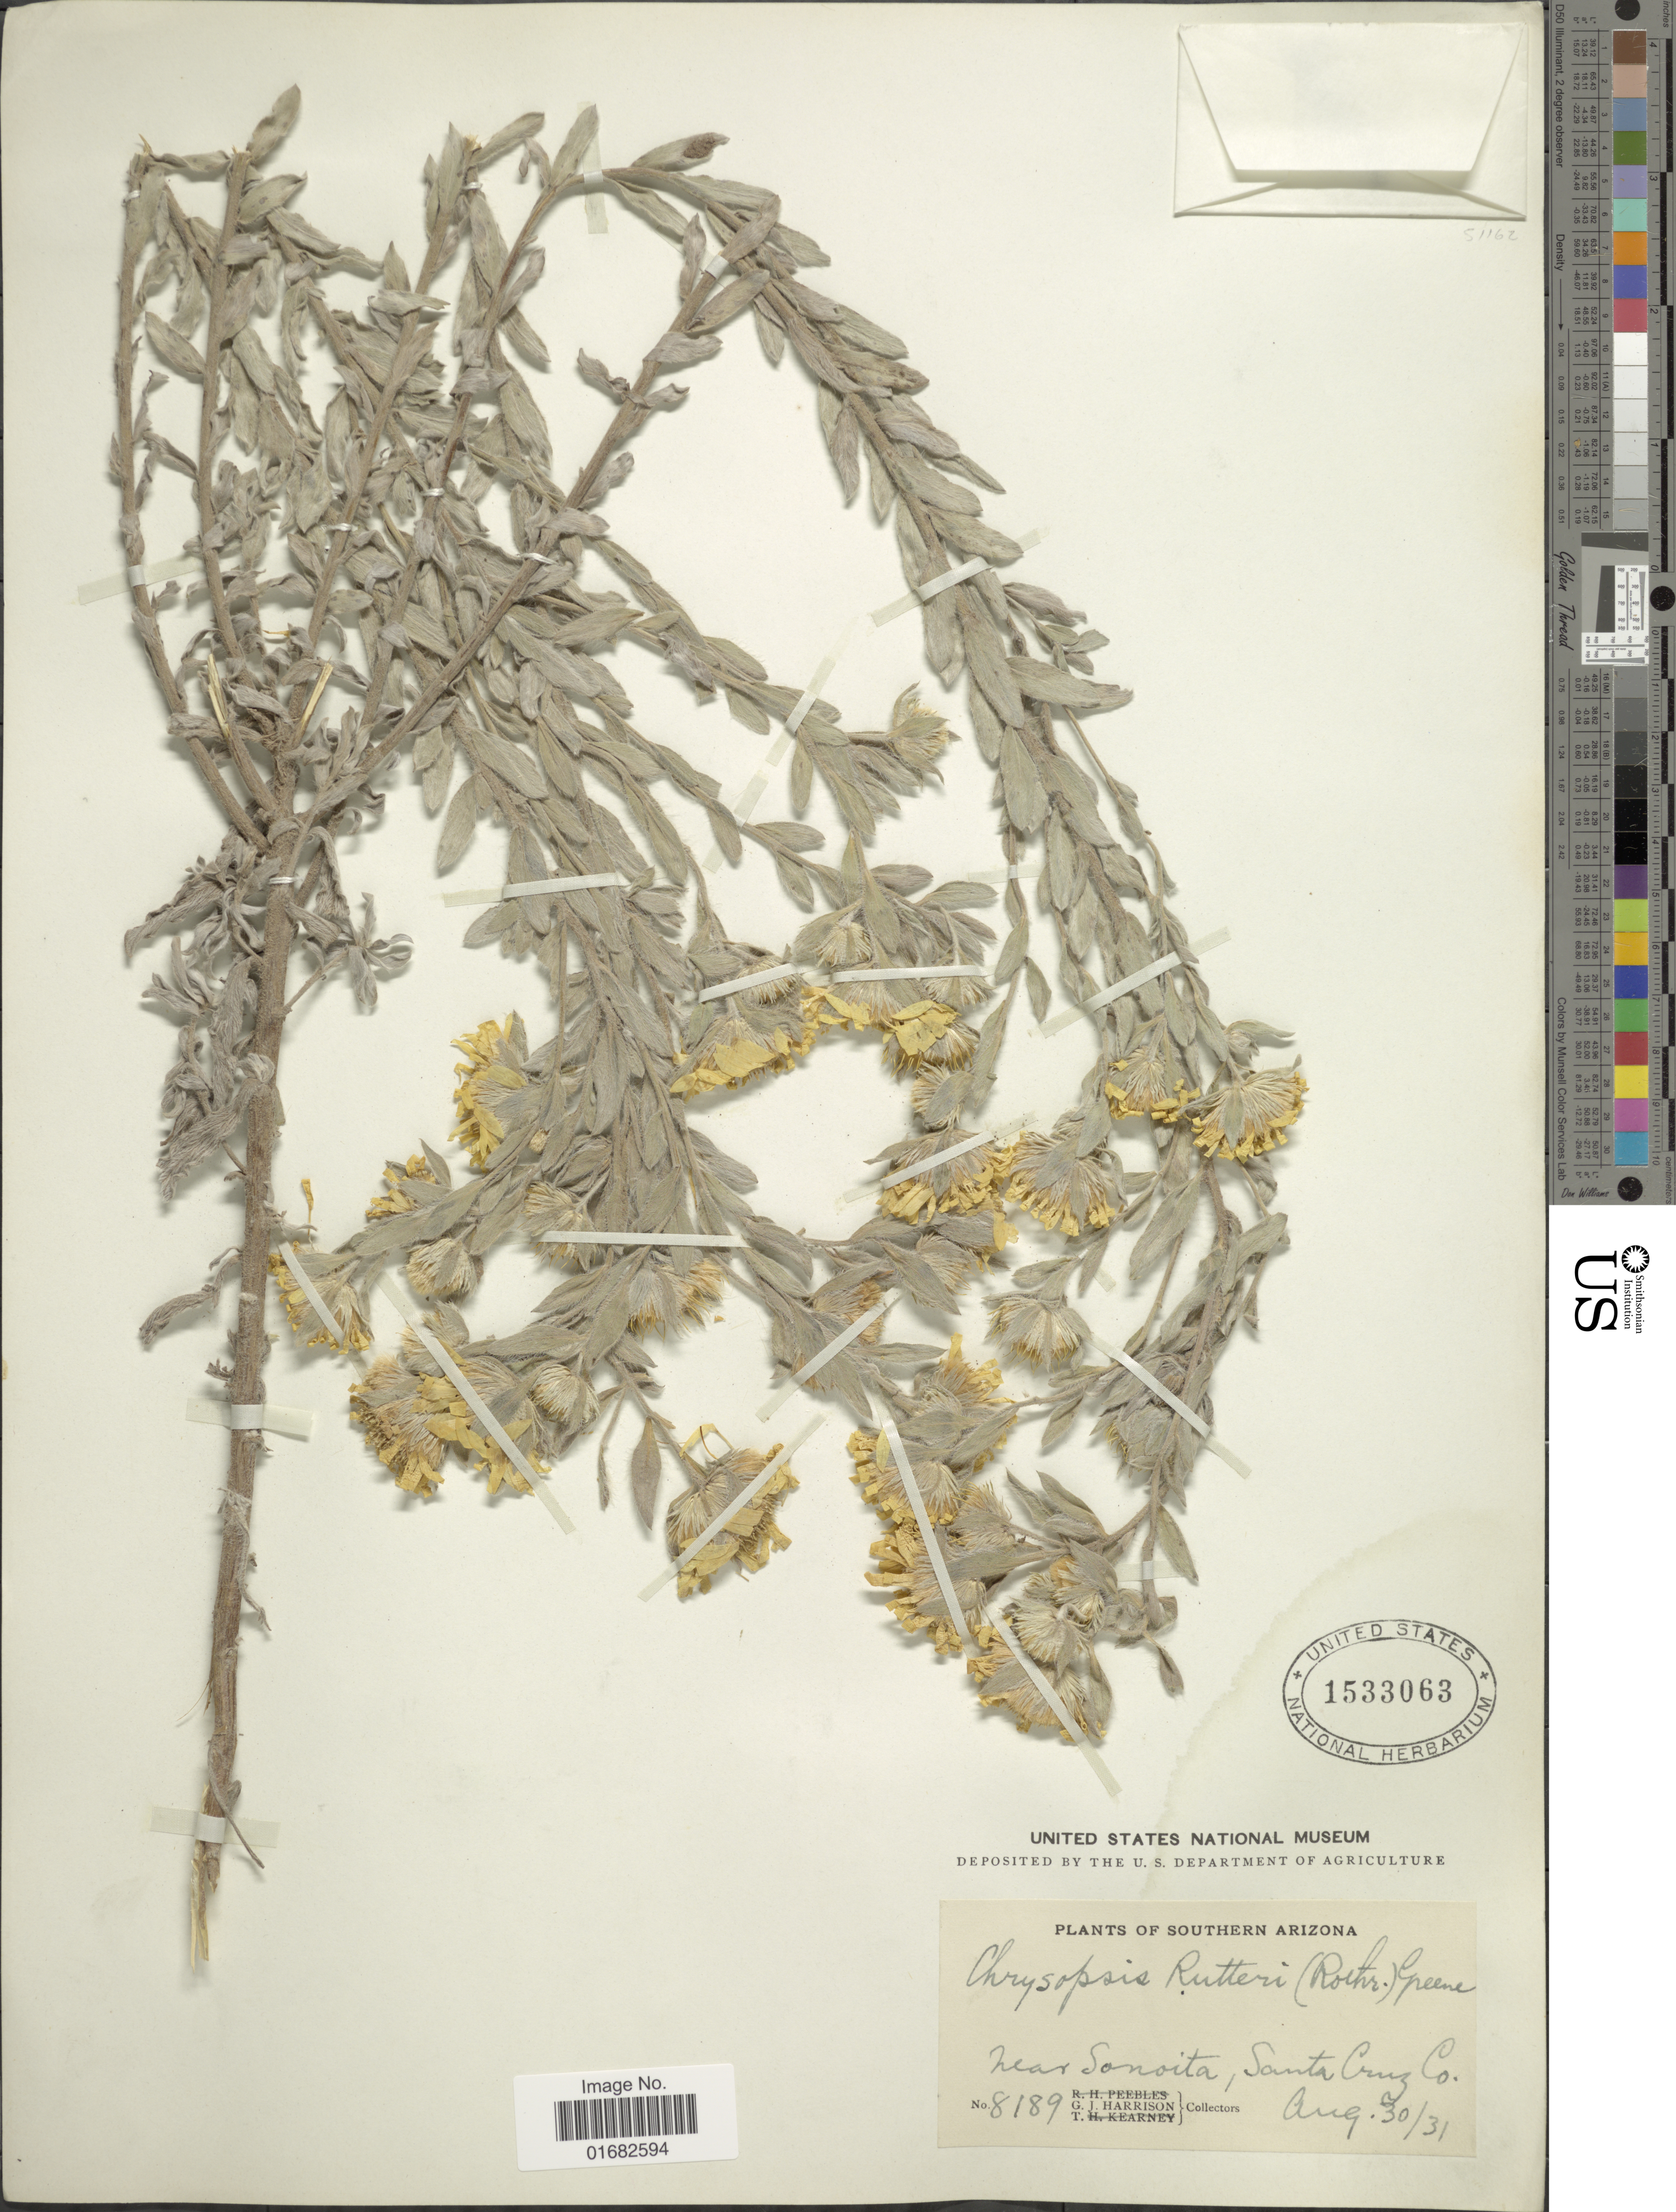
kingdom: Plantae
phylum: Tracheophyta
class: Magnoliopsida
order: Asterales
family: Asteraceae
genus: Heterotheca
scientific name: Heterotheca rutteri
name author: (Rothr.) Shinners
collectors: G. J. Harrison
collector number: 8189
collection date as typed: Transcribed d/m/y: 30/8/31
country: United States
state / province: Arizona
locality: Southern Arizona. near Sonoita, Santa Cruz Co.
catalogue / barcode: US 1533063